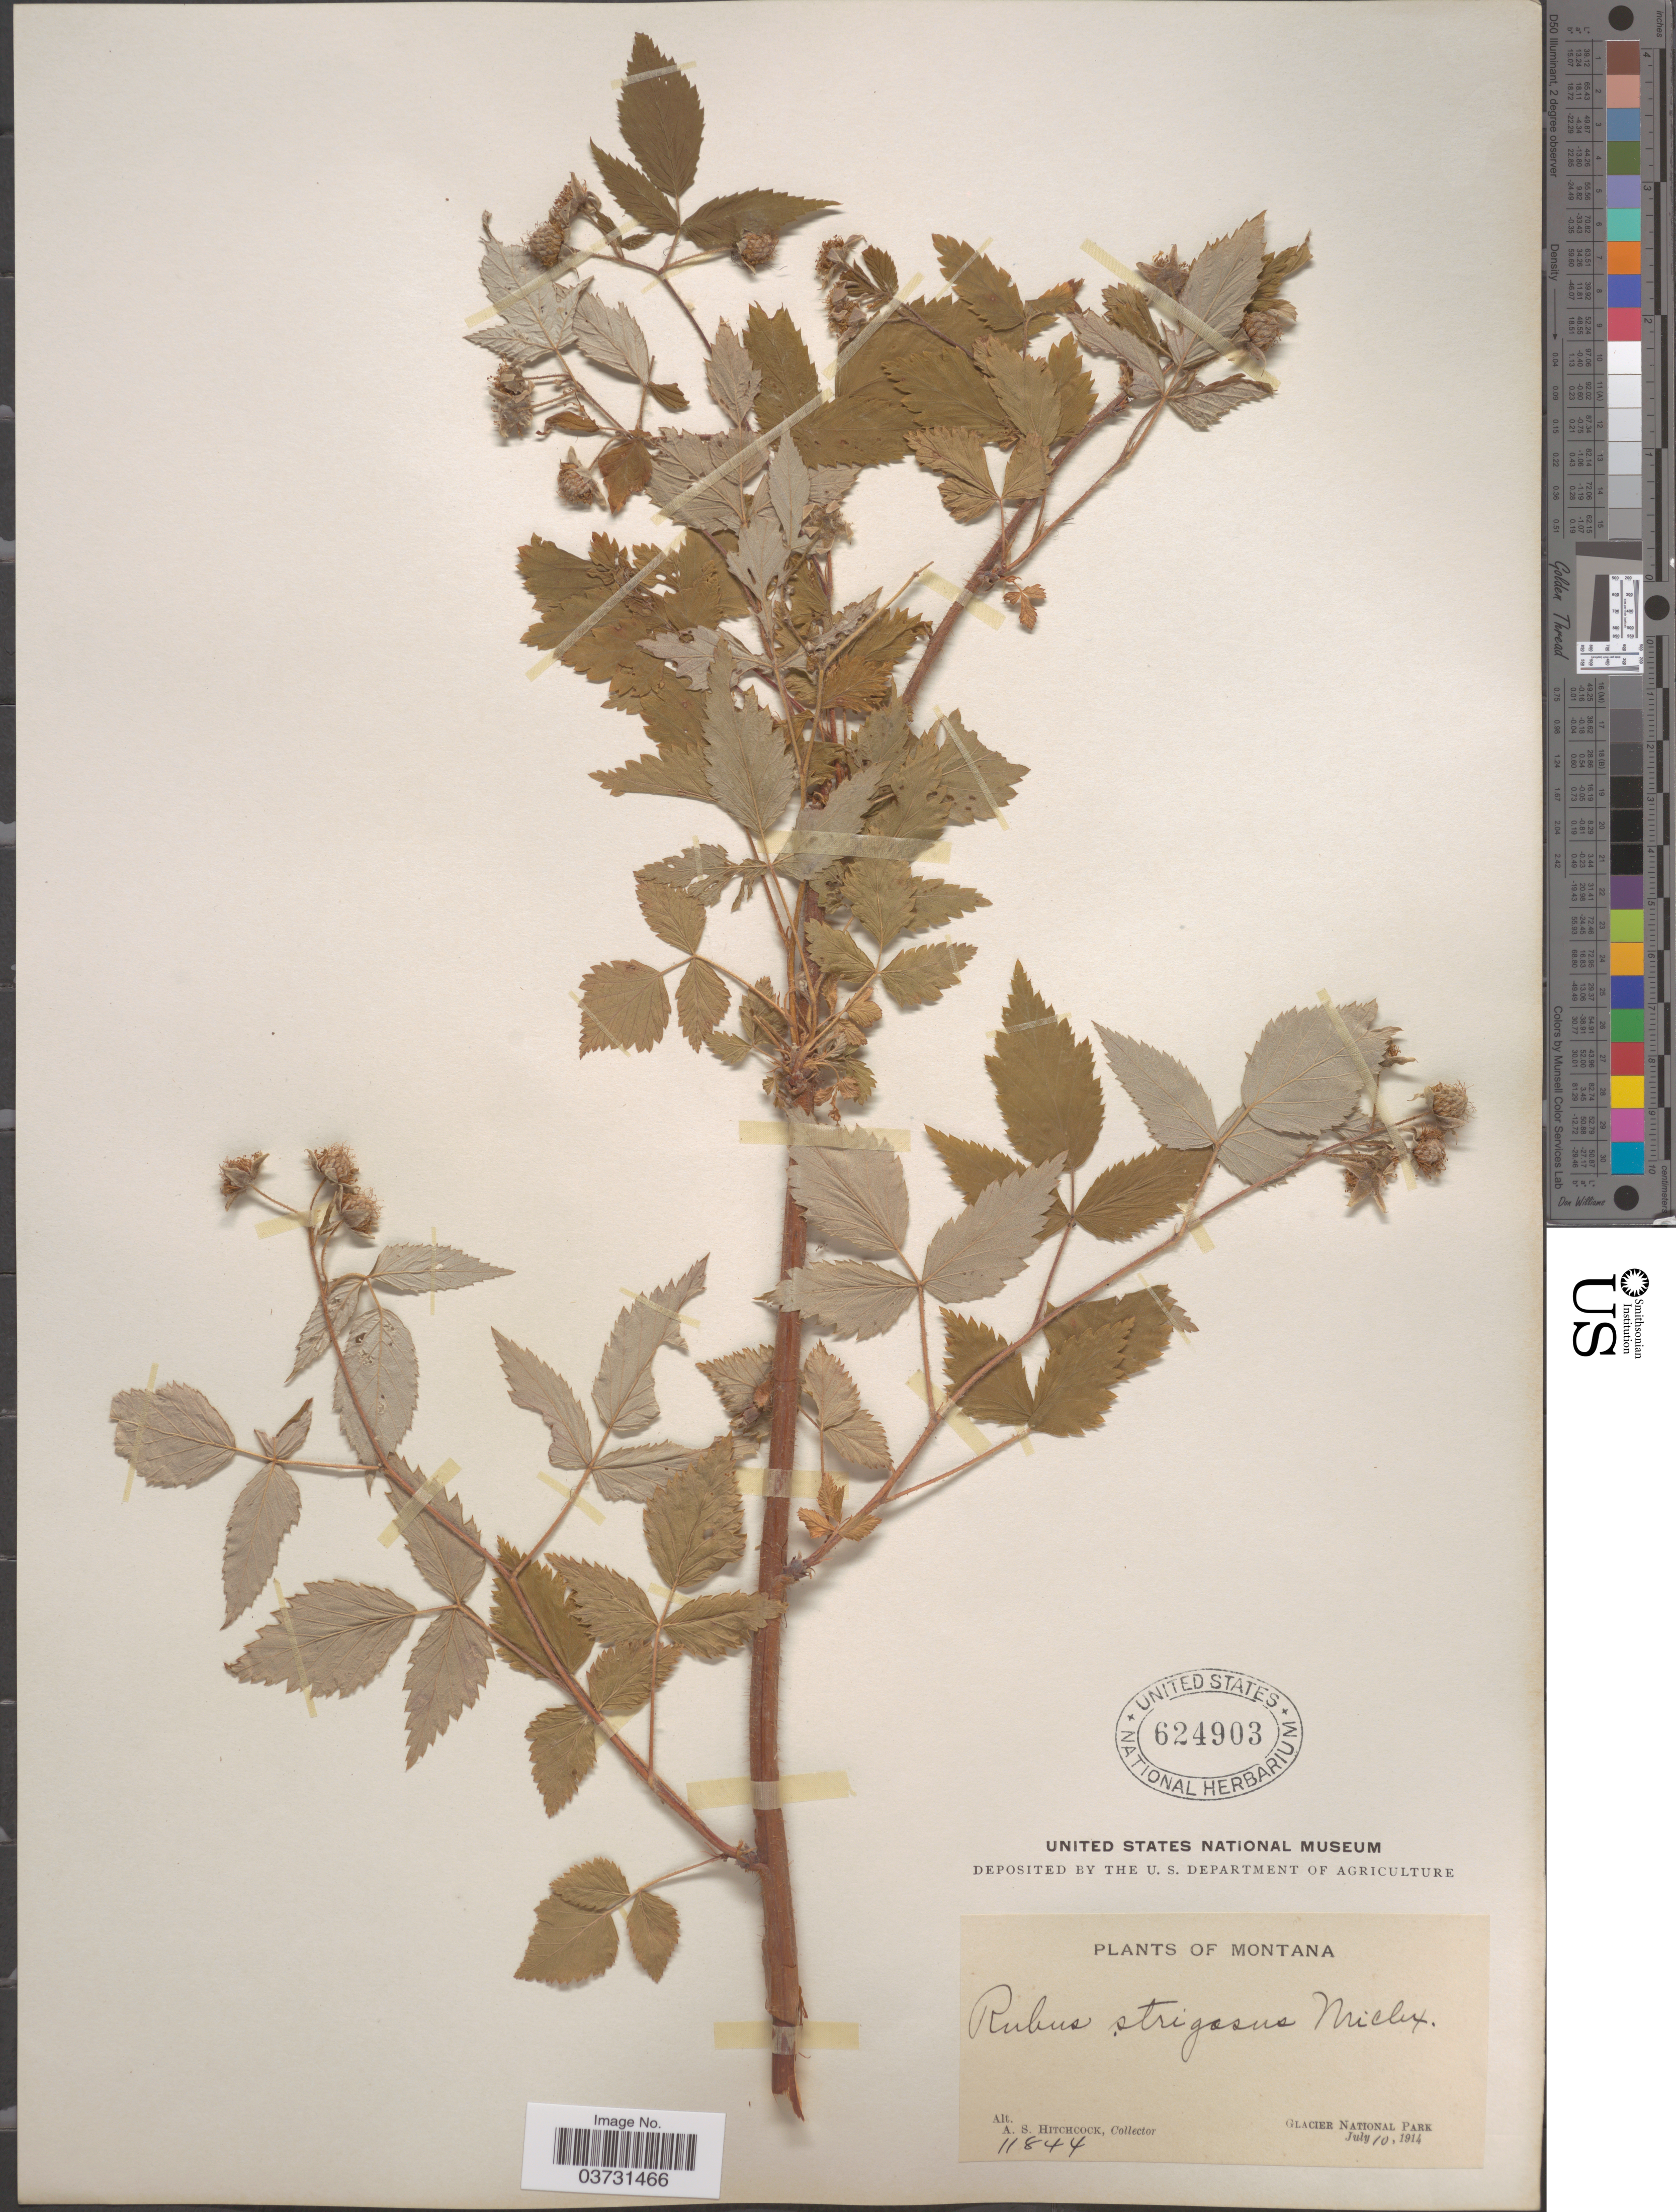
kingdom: Plantae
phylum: Tracheophyta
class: Magnoliopsida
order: Rosales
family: Rosaceae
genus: Rubus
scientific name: Rubus strigosus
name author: Michx.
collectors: A. S. Hitchcock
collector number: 11844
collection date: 1914-07-10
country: United States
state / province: Montana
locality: Glacier National Park.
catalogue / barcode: US 624903